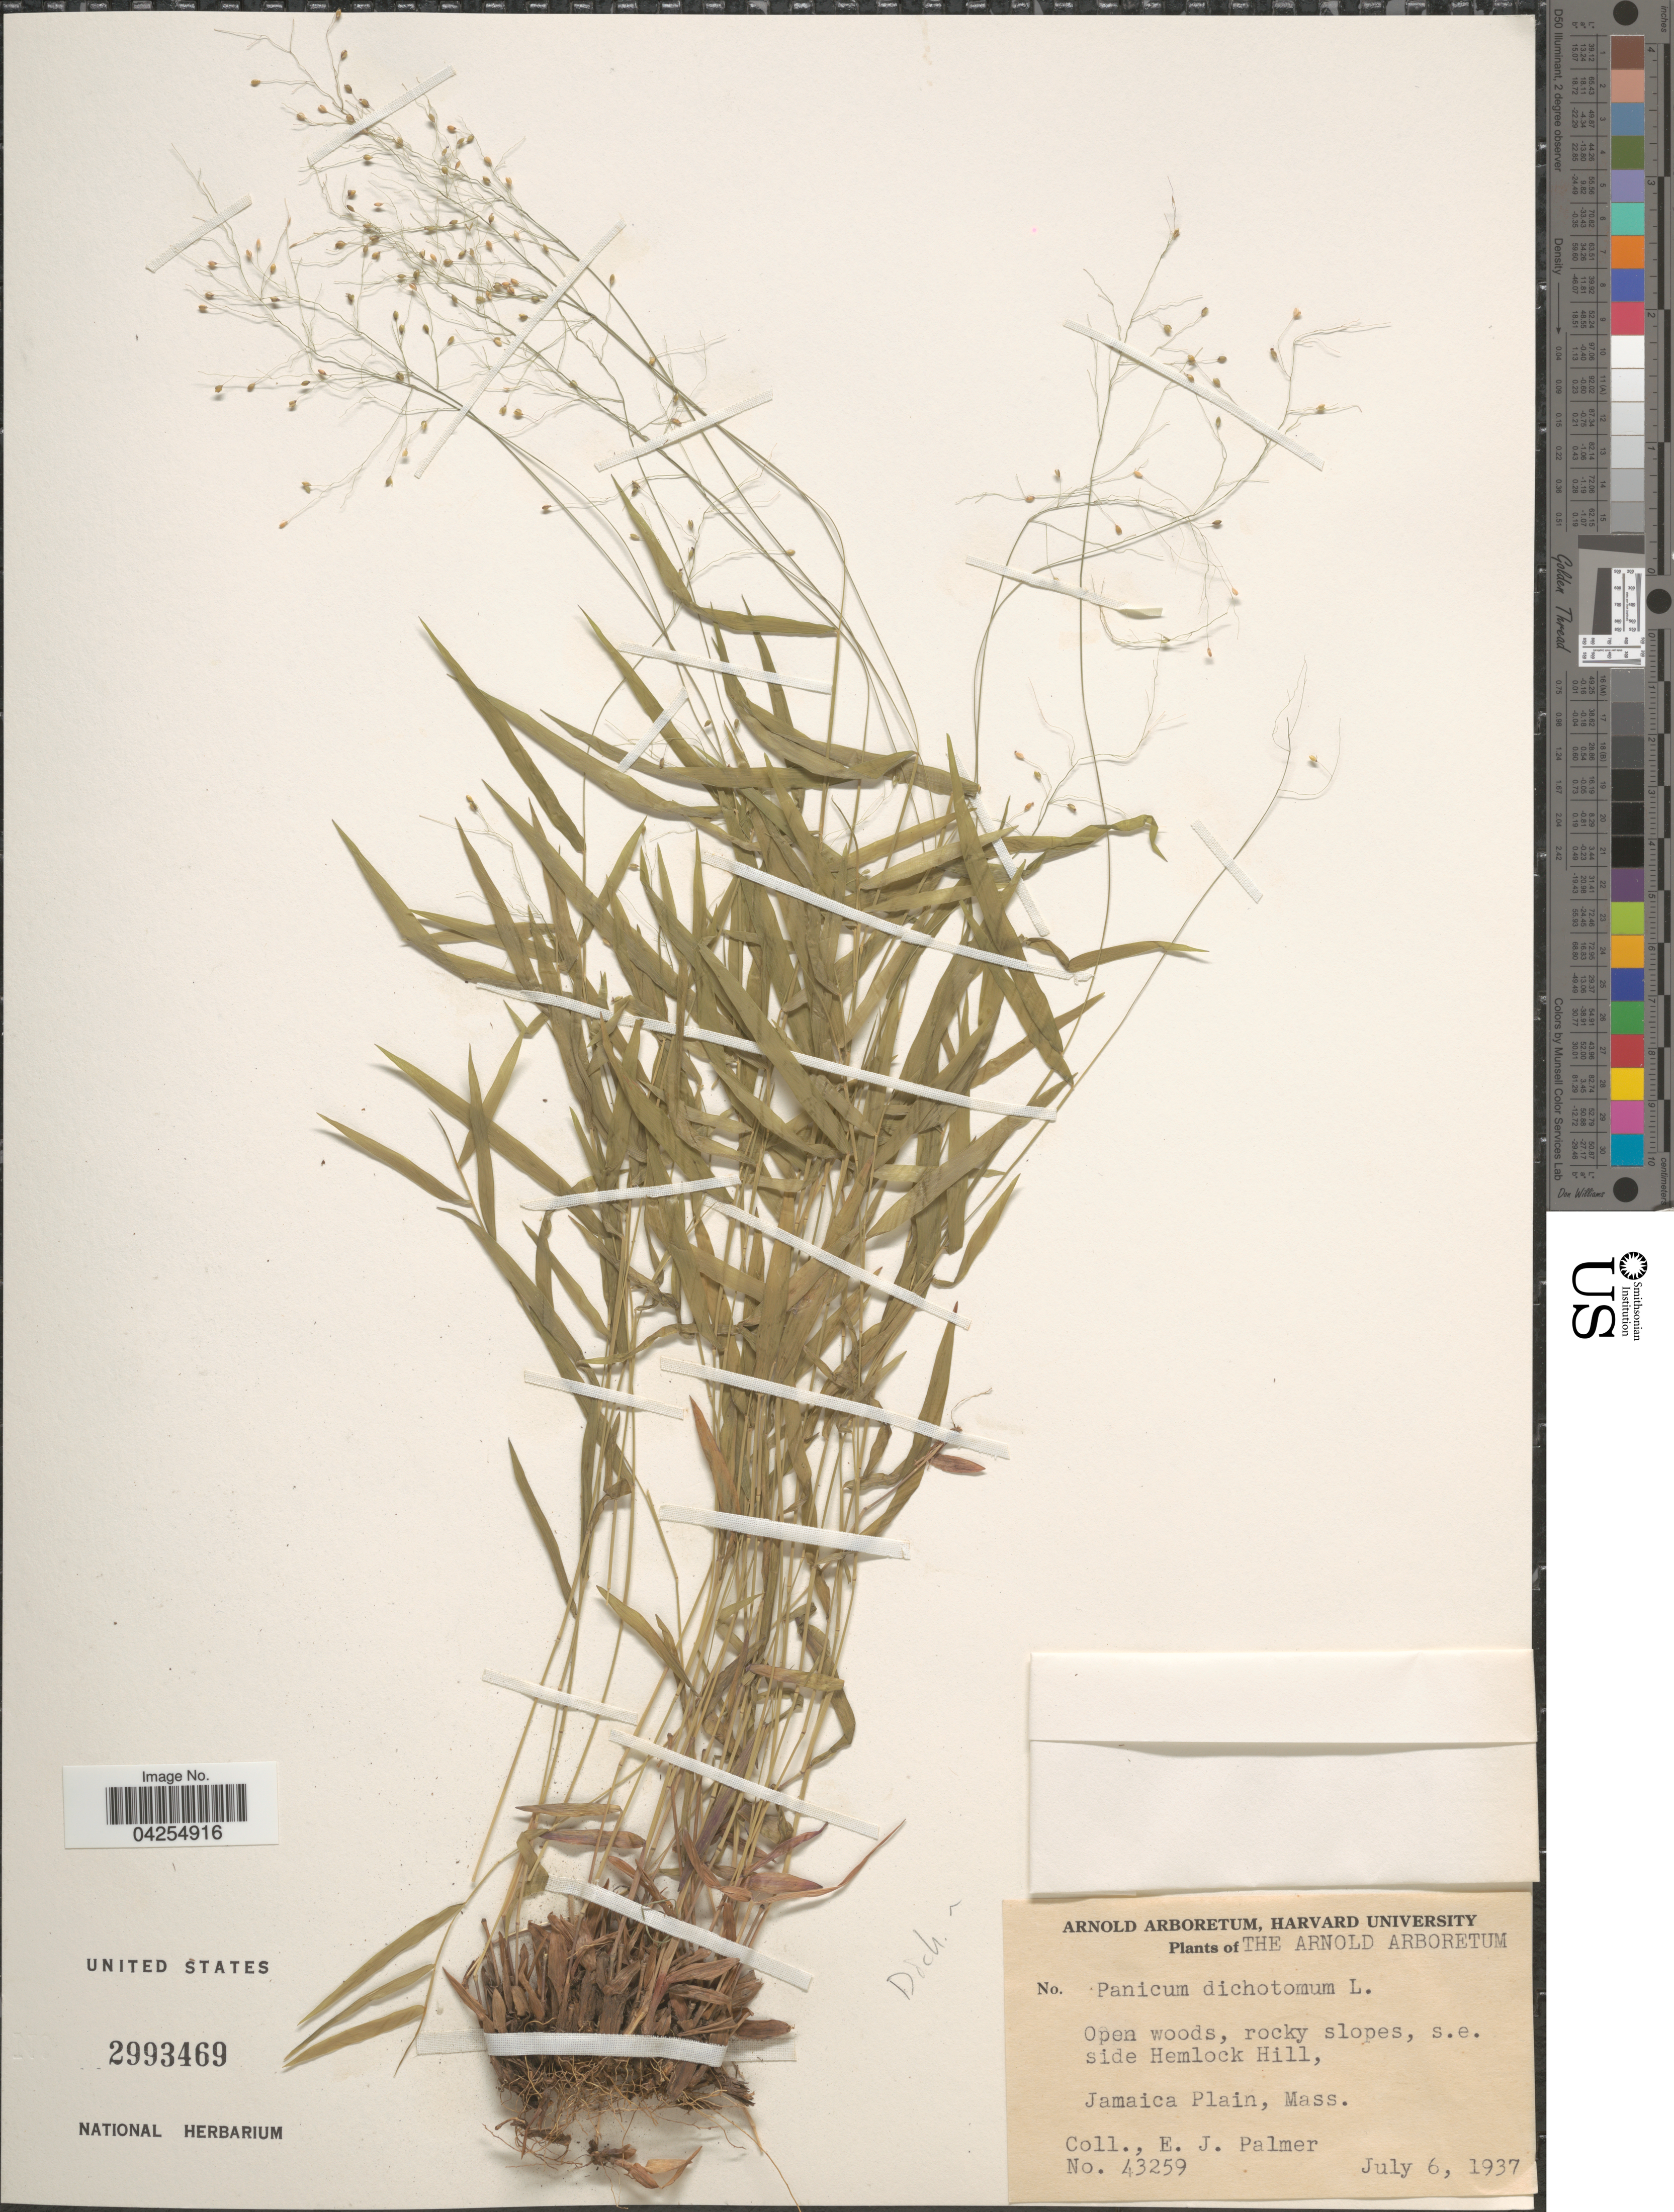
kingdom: Plantae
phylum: Tracheophyta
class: Liliopsida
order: Poales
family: Poaceae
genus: Dichanthelium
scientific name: Dichanthelium dichotomum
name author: (L.) Gould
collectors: E. J. Palmer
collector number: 43259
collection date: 1937-07-06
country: United States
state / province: Massachusetts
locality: The Arnold Arboretum. Open woods, rocky slopes, s.e. side Hemlock Hill, Jamaica Plain.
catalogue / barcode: US 2993469